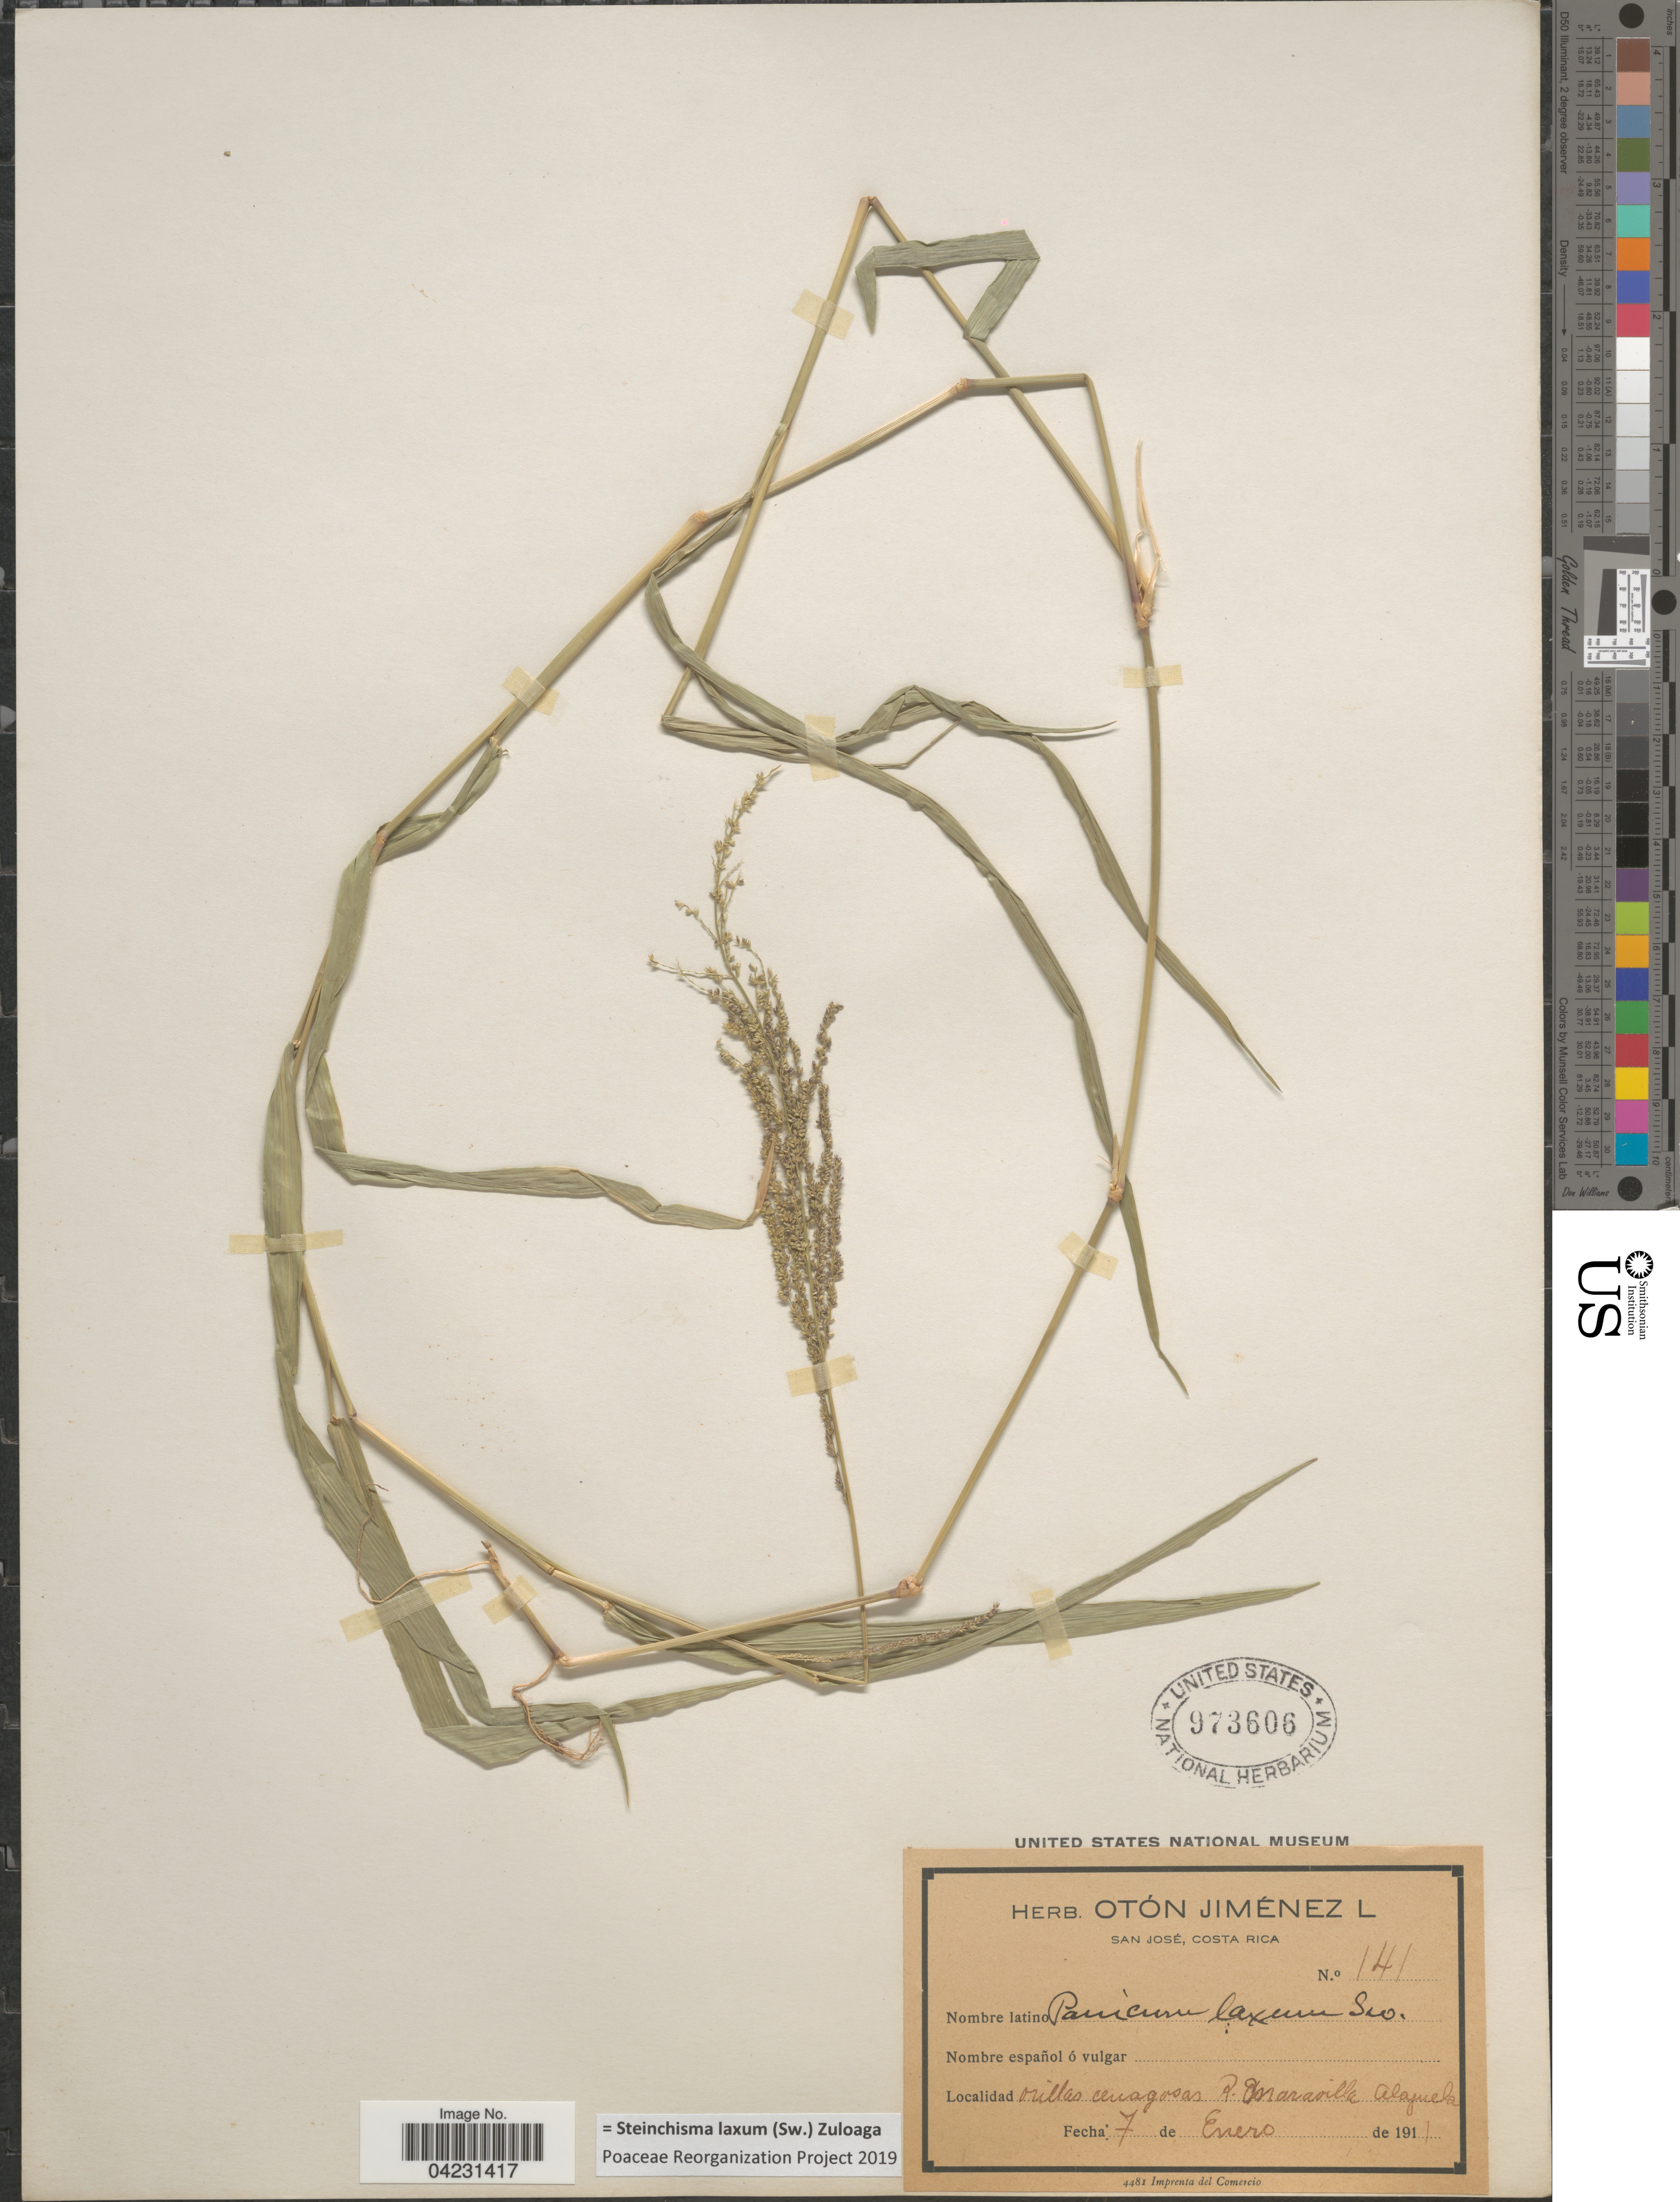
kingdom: Plantae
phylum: Tracheophyta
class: Liliopsida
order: Poales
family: Poaceae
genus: Steinchisma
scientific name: Steinchisma laxum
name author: (Sw.) Zuloaga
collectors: ex herb. O. Jimenez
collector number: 141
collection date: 1911-01-07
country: Costa Rica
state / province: Alajuela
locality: Orillas cenagosas R. Maraville.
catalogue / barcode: US 973606